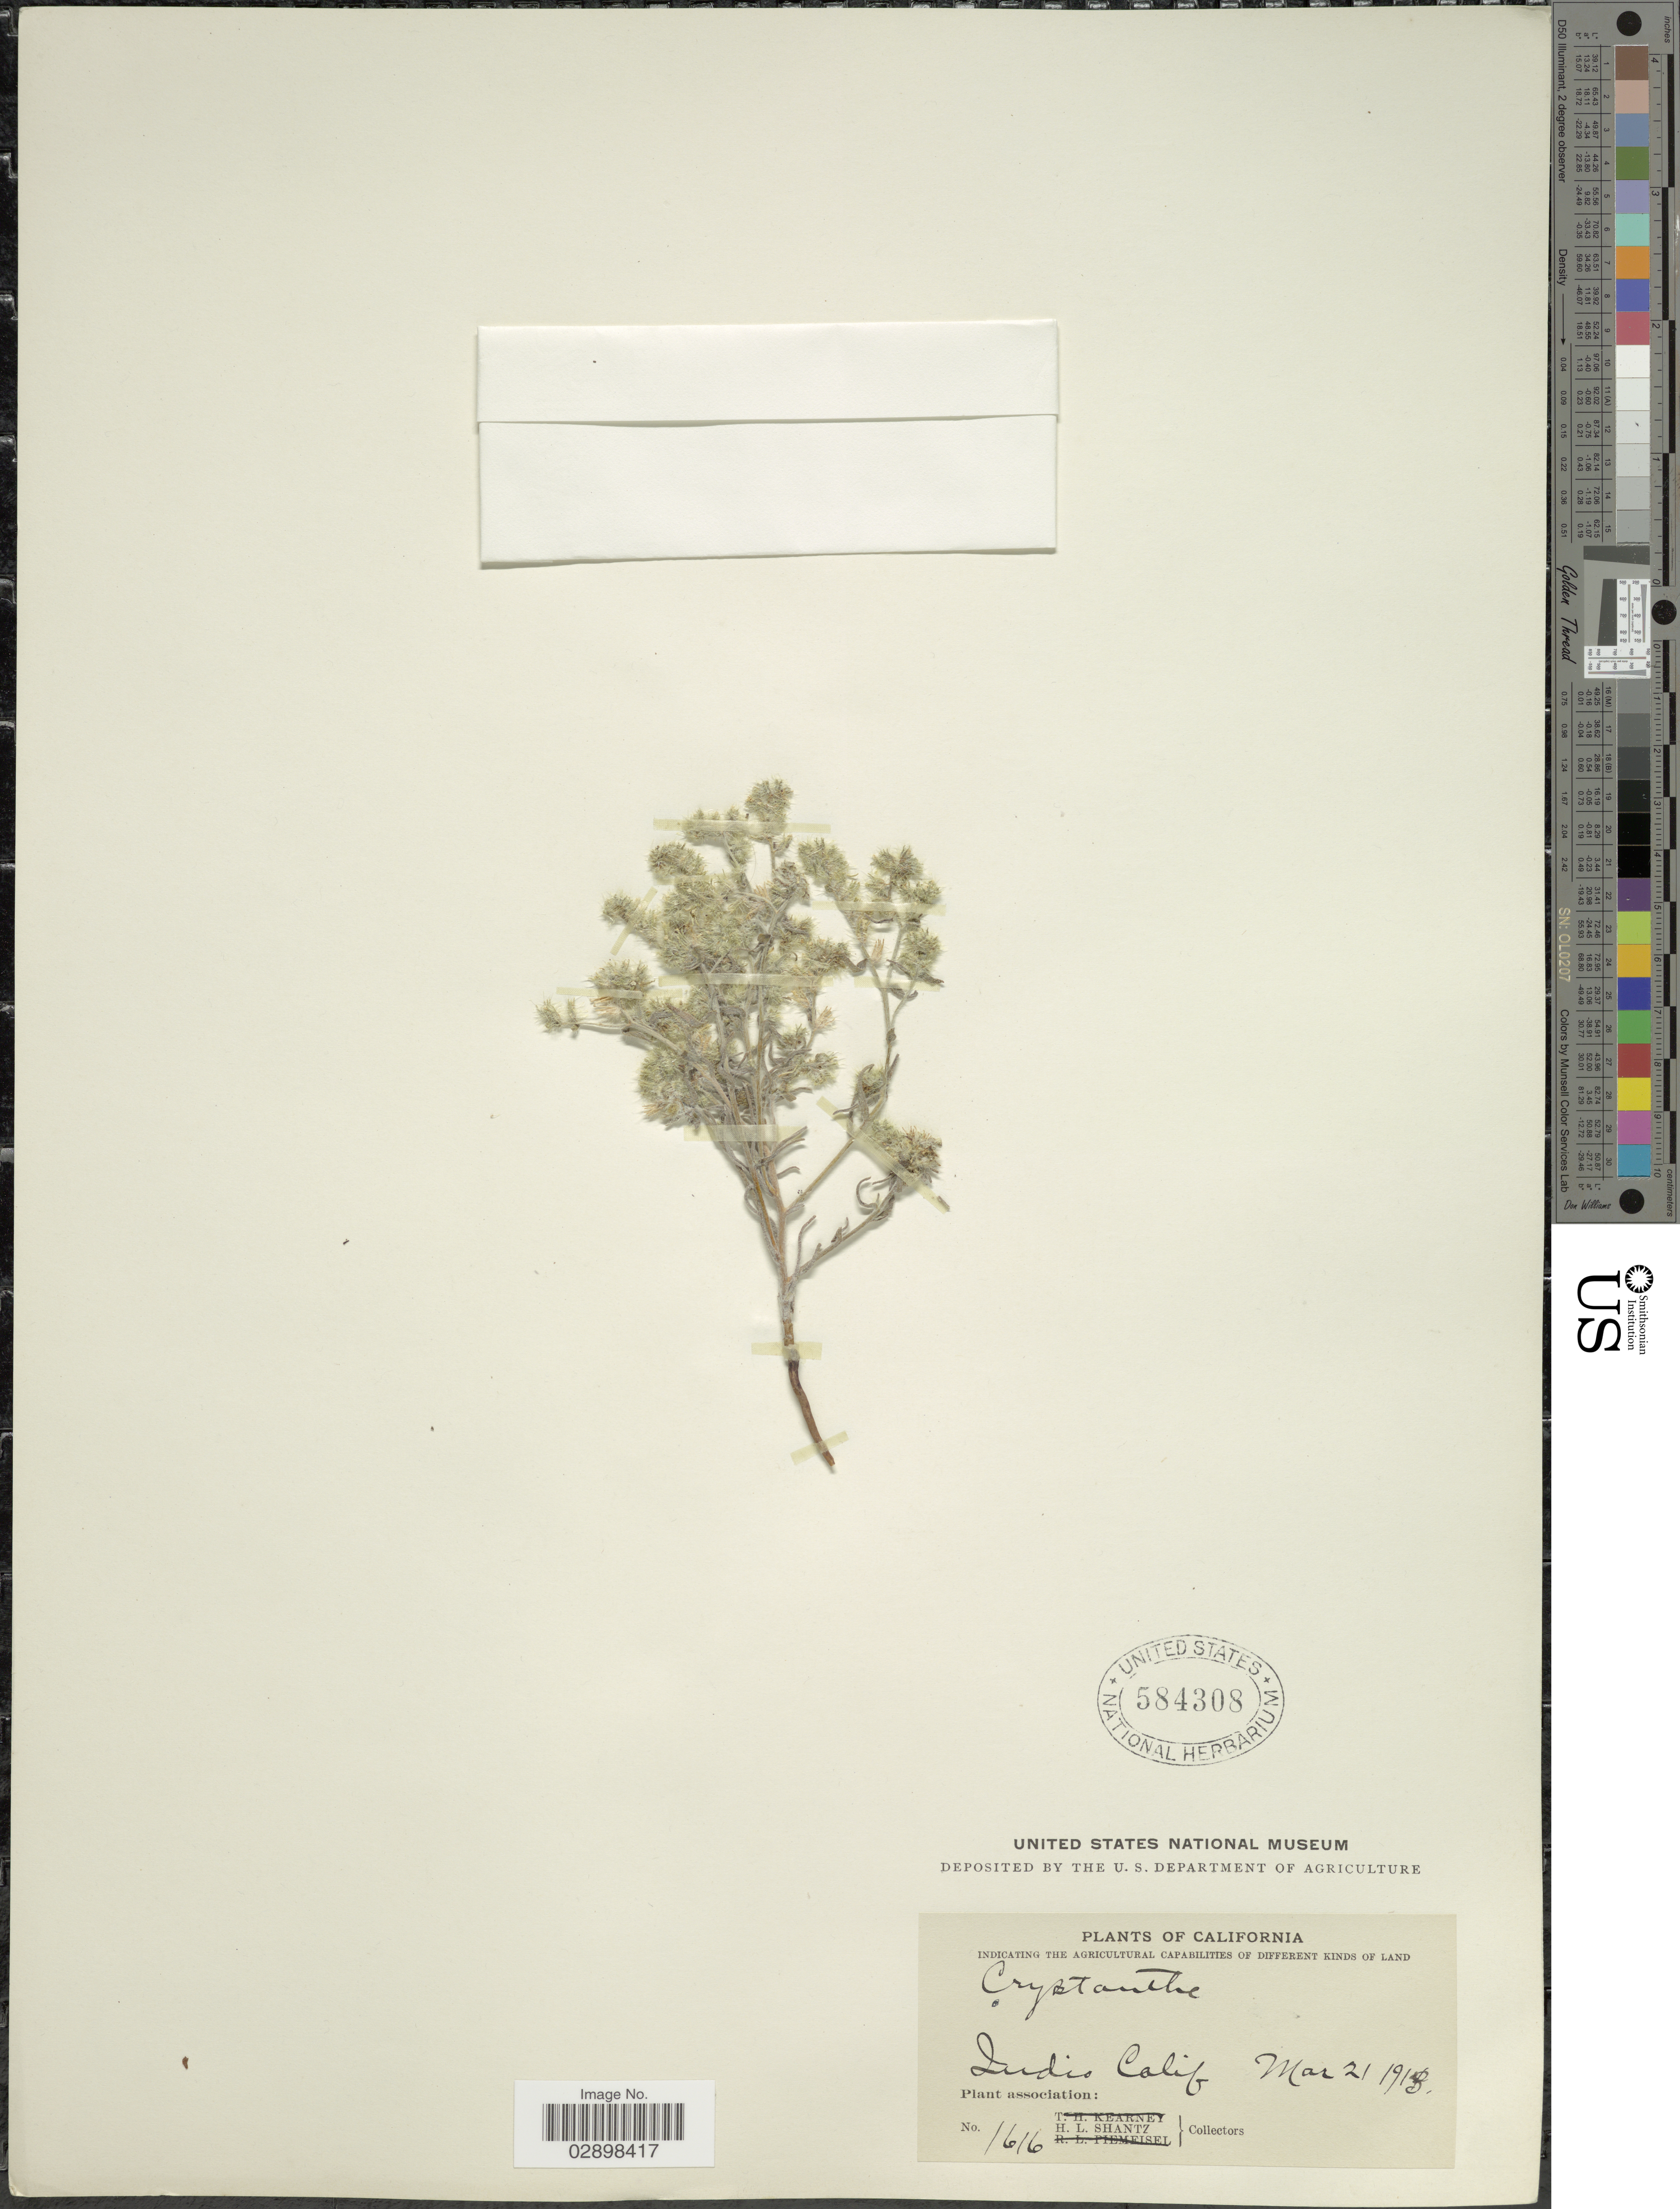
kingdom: Plantae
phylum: Tracheophyta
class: Magnoliopsida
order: Boraginales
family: Boraginaceae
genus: Cryptantha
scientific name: Cryptantha sp.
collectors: H. Shantz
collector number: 1616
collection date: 1913-03-21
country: United States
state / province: California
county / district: Riverside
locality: Indio Calif.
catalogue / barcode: US 584308